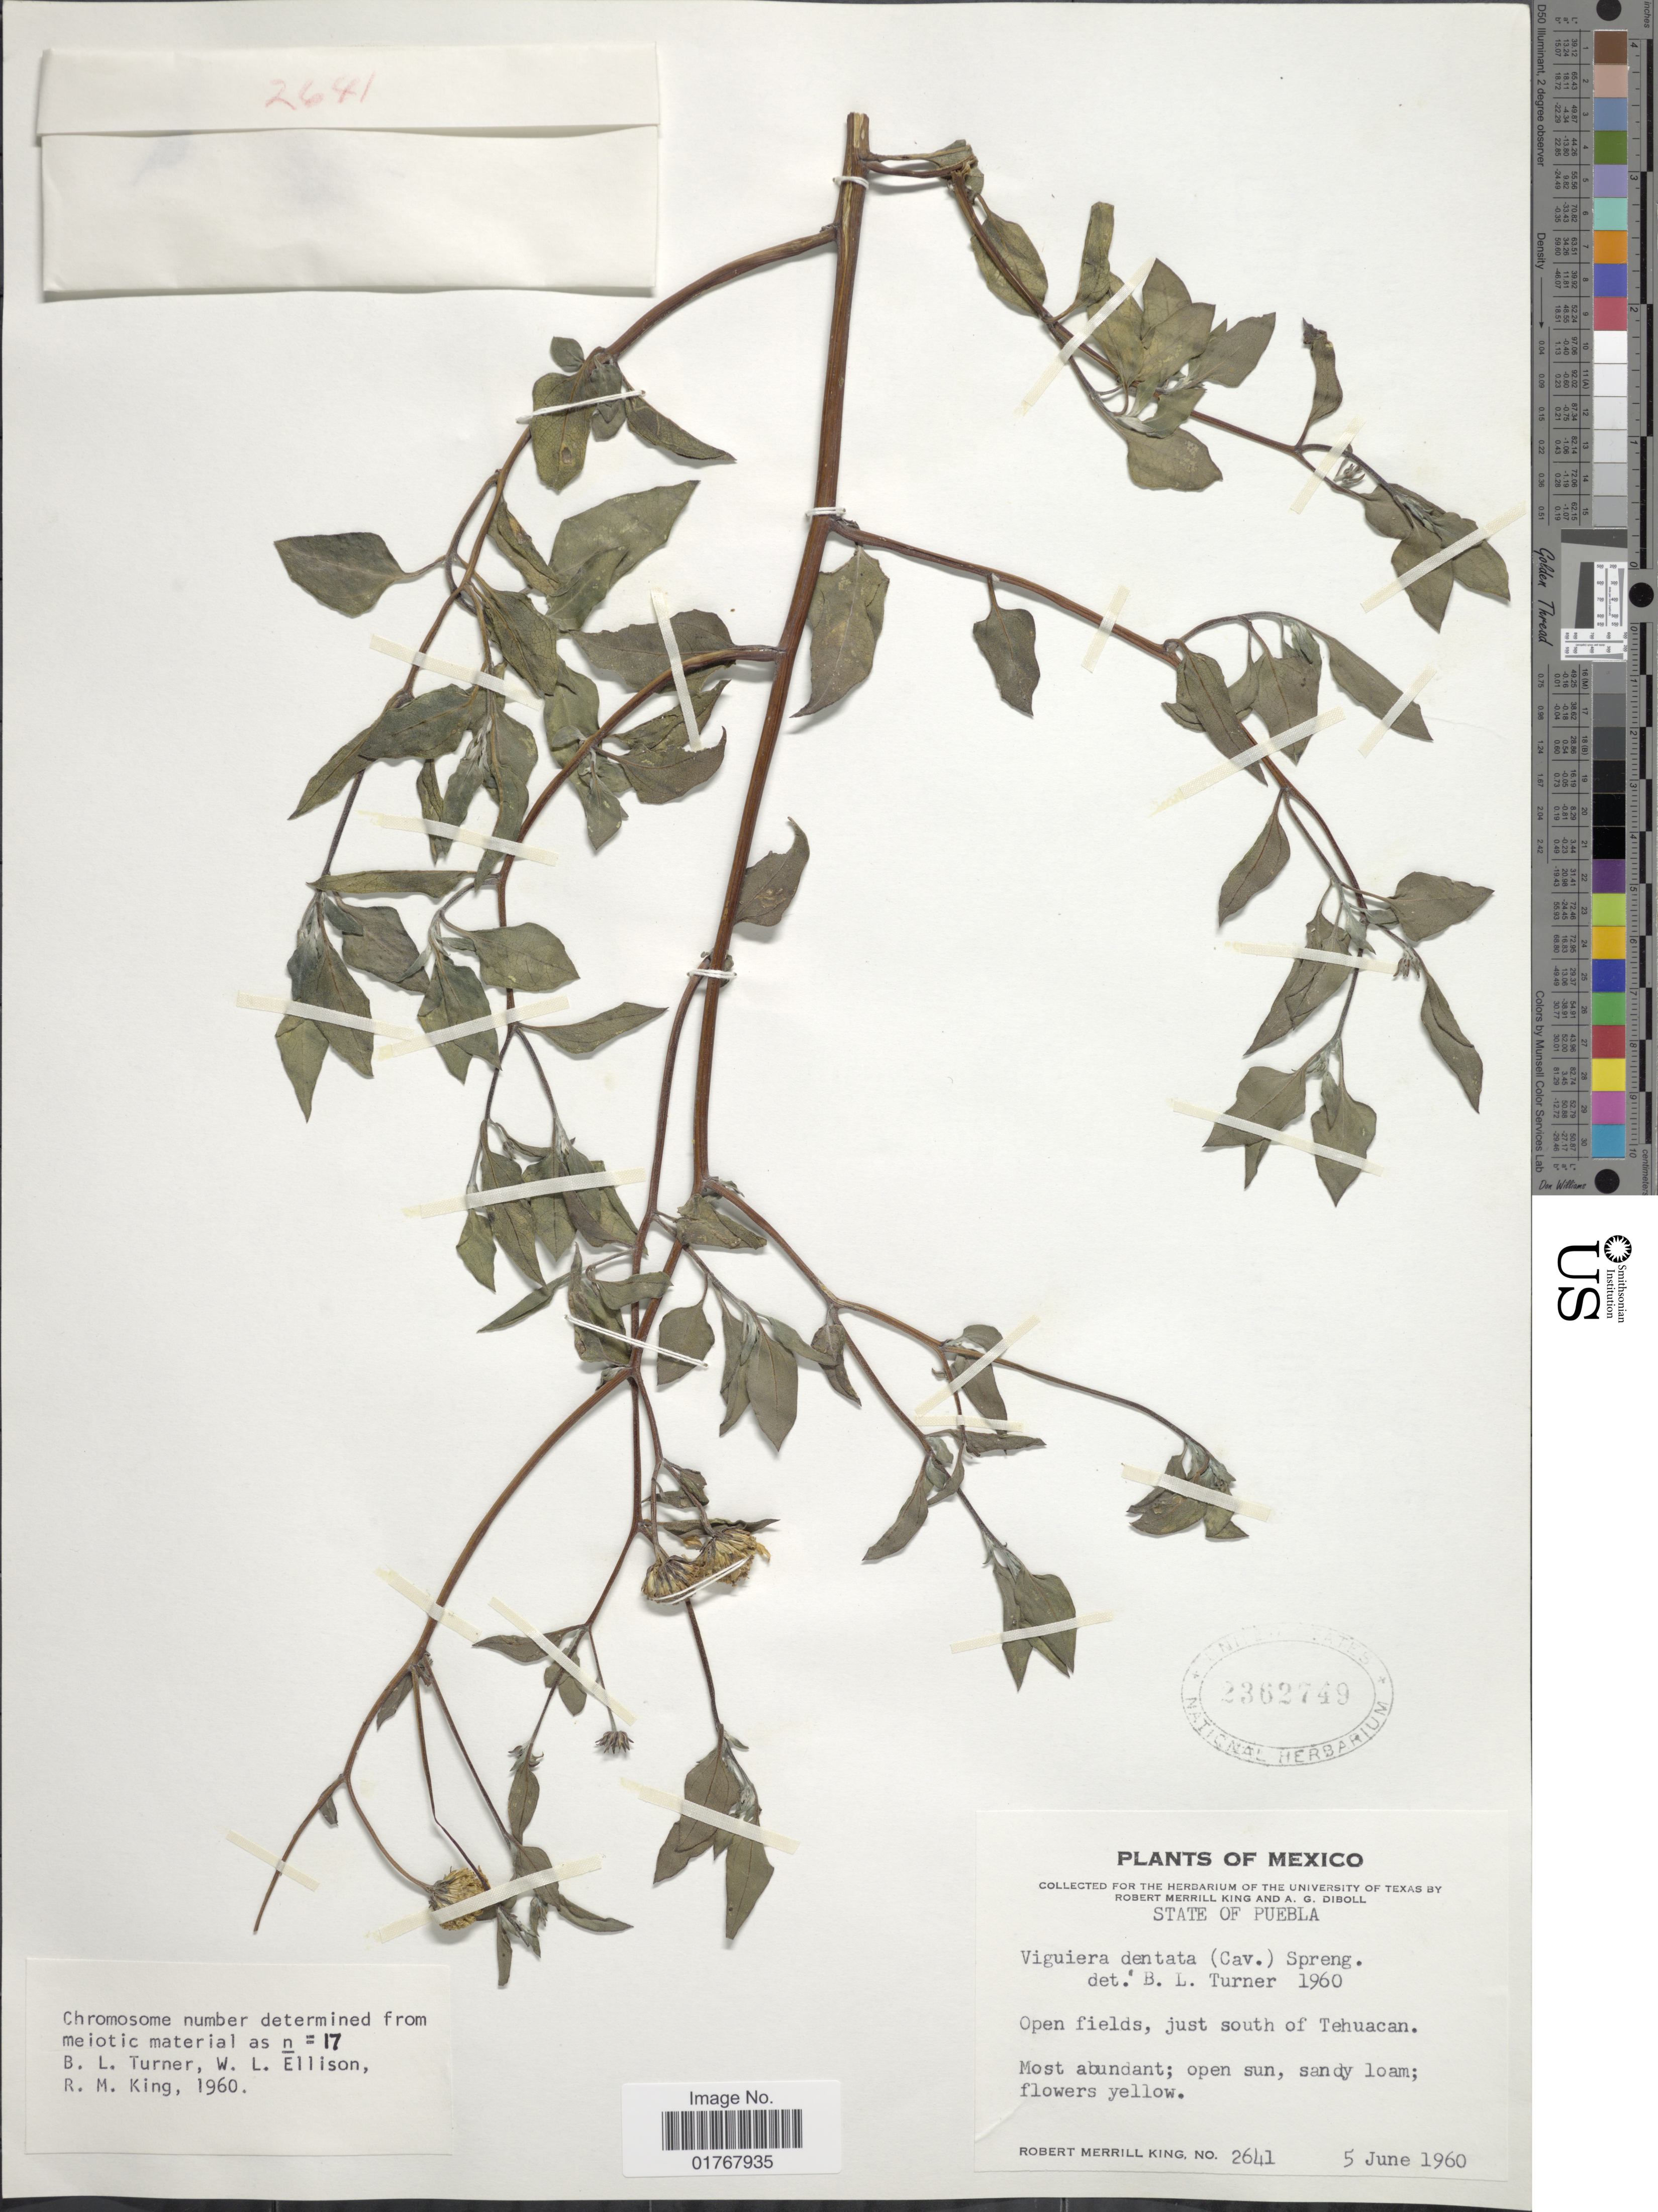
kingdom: Plantae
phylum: Tracheophyta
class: Magnoliopsida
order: Asterales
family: Asteraceae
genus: Viguiera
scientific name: Viguiera dentata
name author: (Cav.) Spreng.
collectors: R. M. King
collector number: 2641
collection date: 1960-06-05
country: Mexico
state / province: Puebla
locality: Open fields, just south of Tehuacan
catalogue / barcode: US 2362749